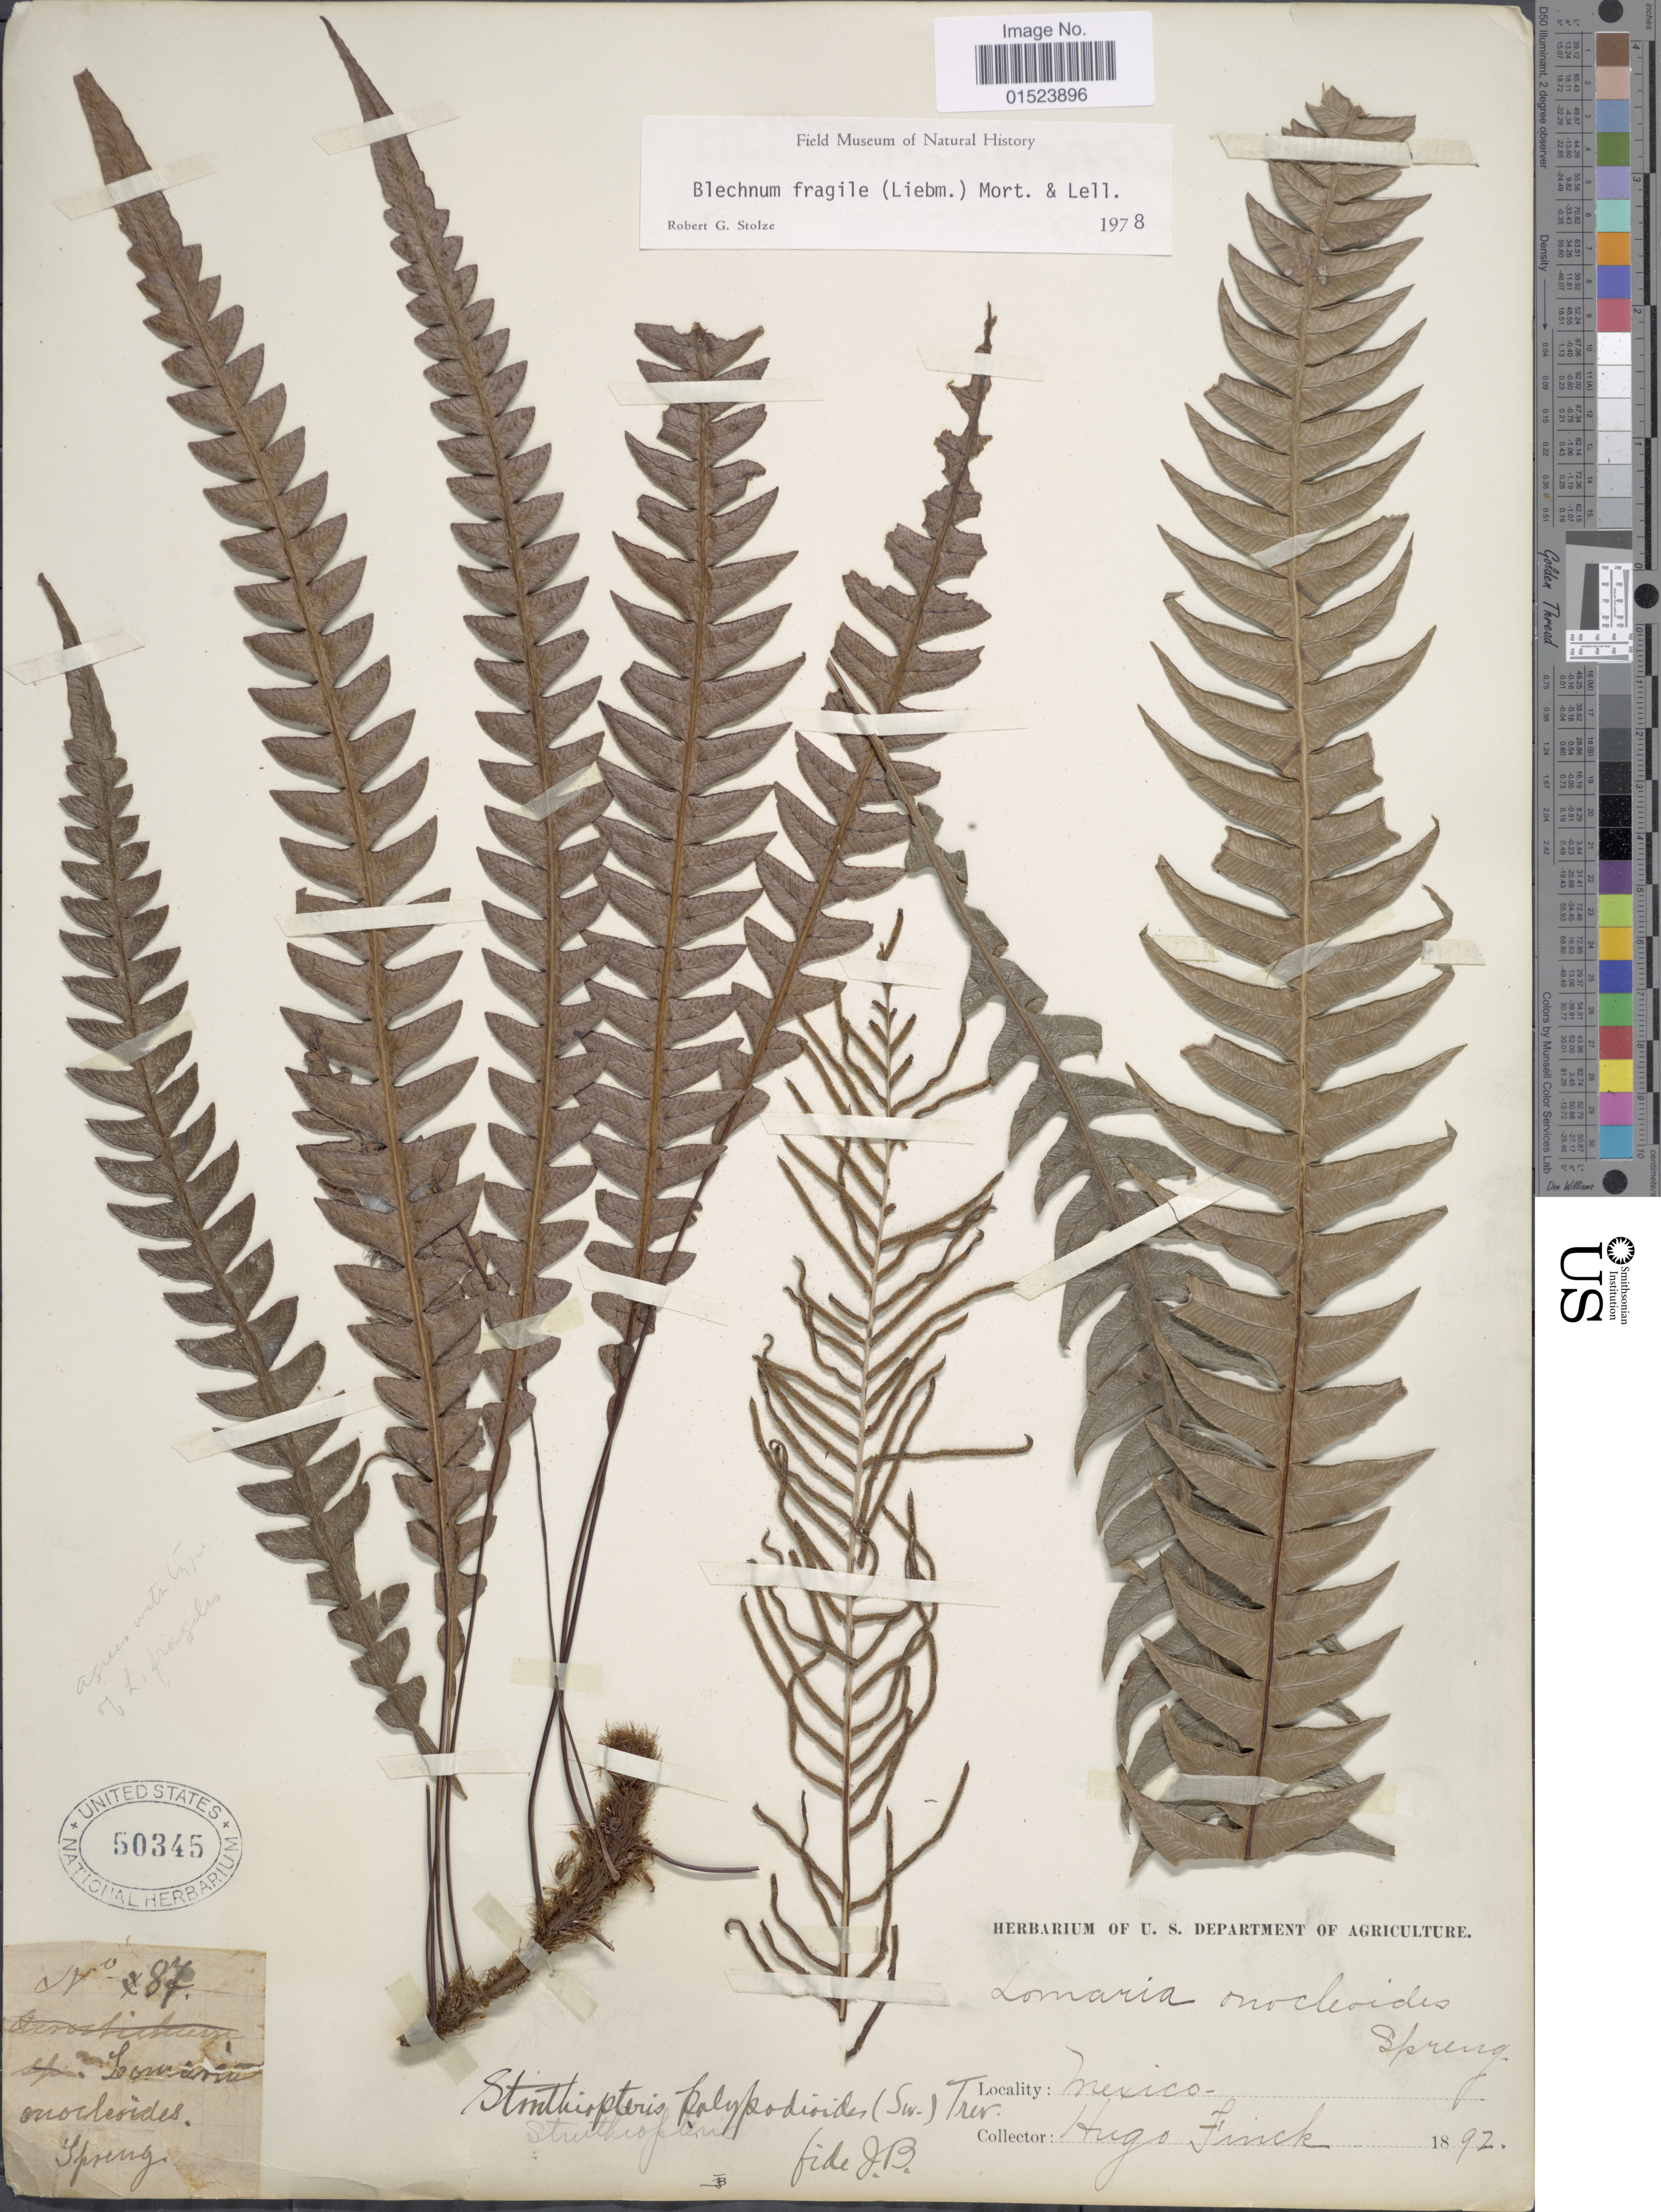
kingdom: Plantae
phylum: Tracheophyta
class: Polypodiopsida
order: Polypodiales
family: Blechnaceae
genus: Blechnum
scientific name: Blechnum fragile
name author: (Liebm.) C.V. Morton & Lellinger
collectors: H. Finck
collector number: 87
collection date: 1892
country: Mexico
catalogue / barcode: US 50345